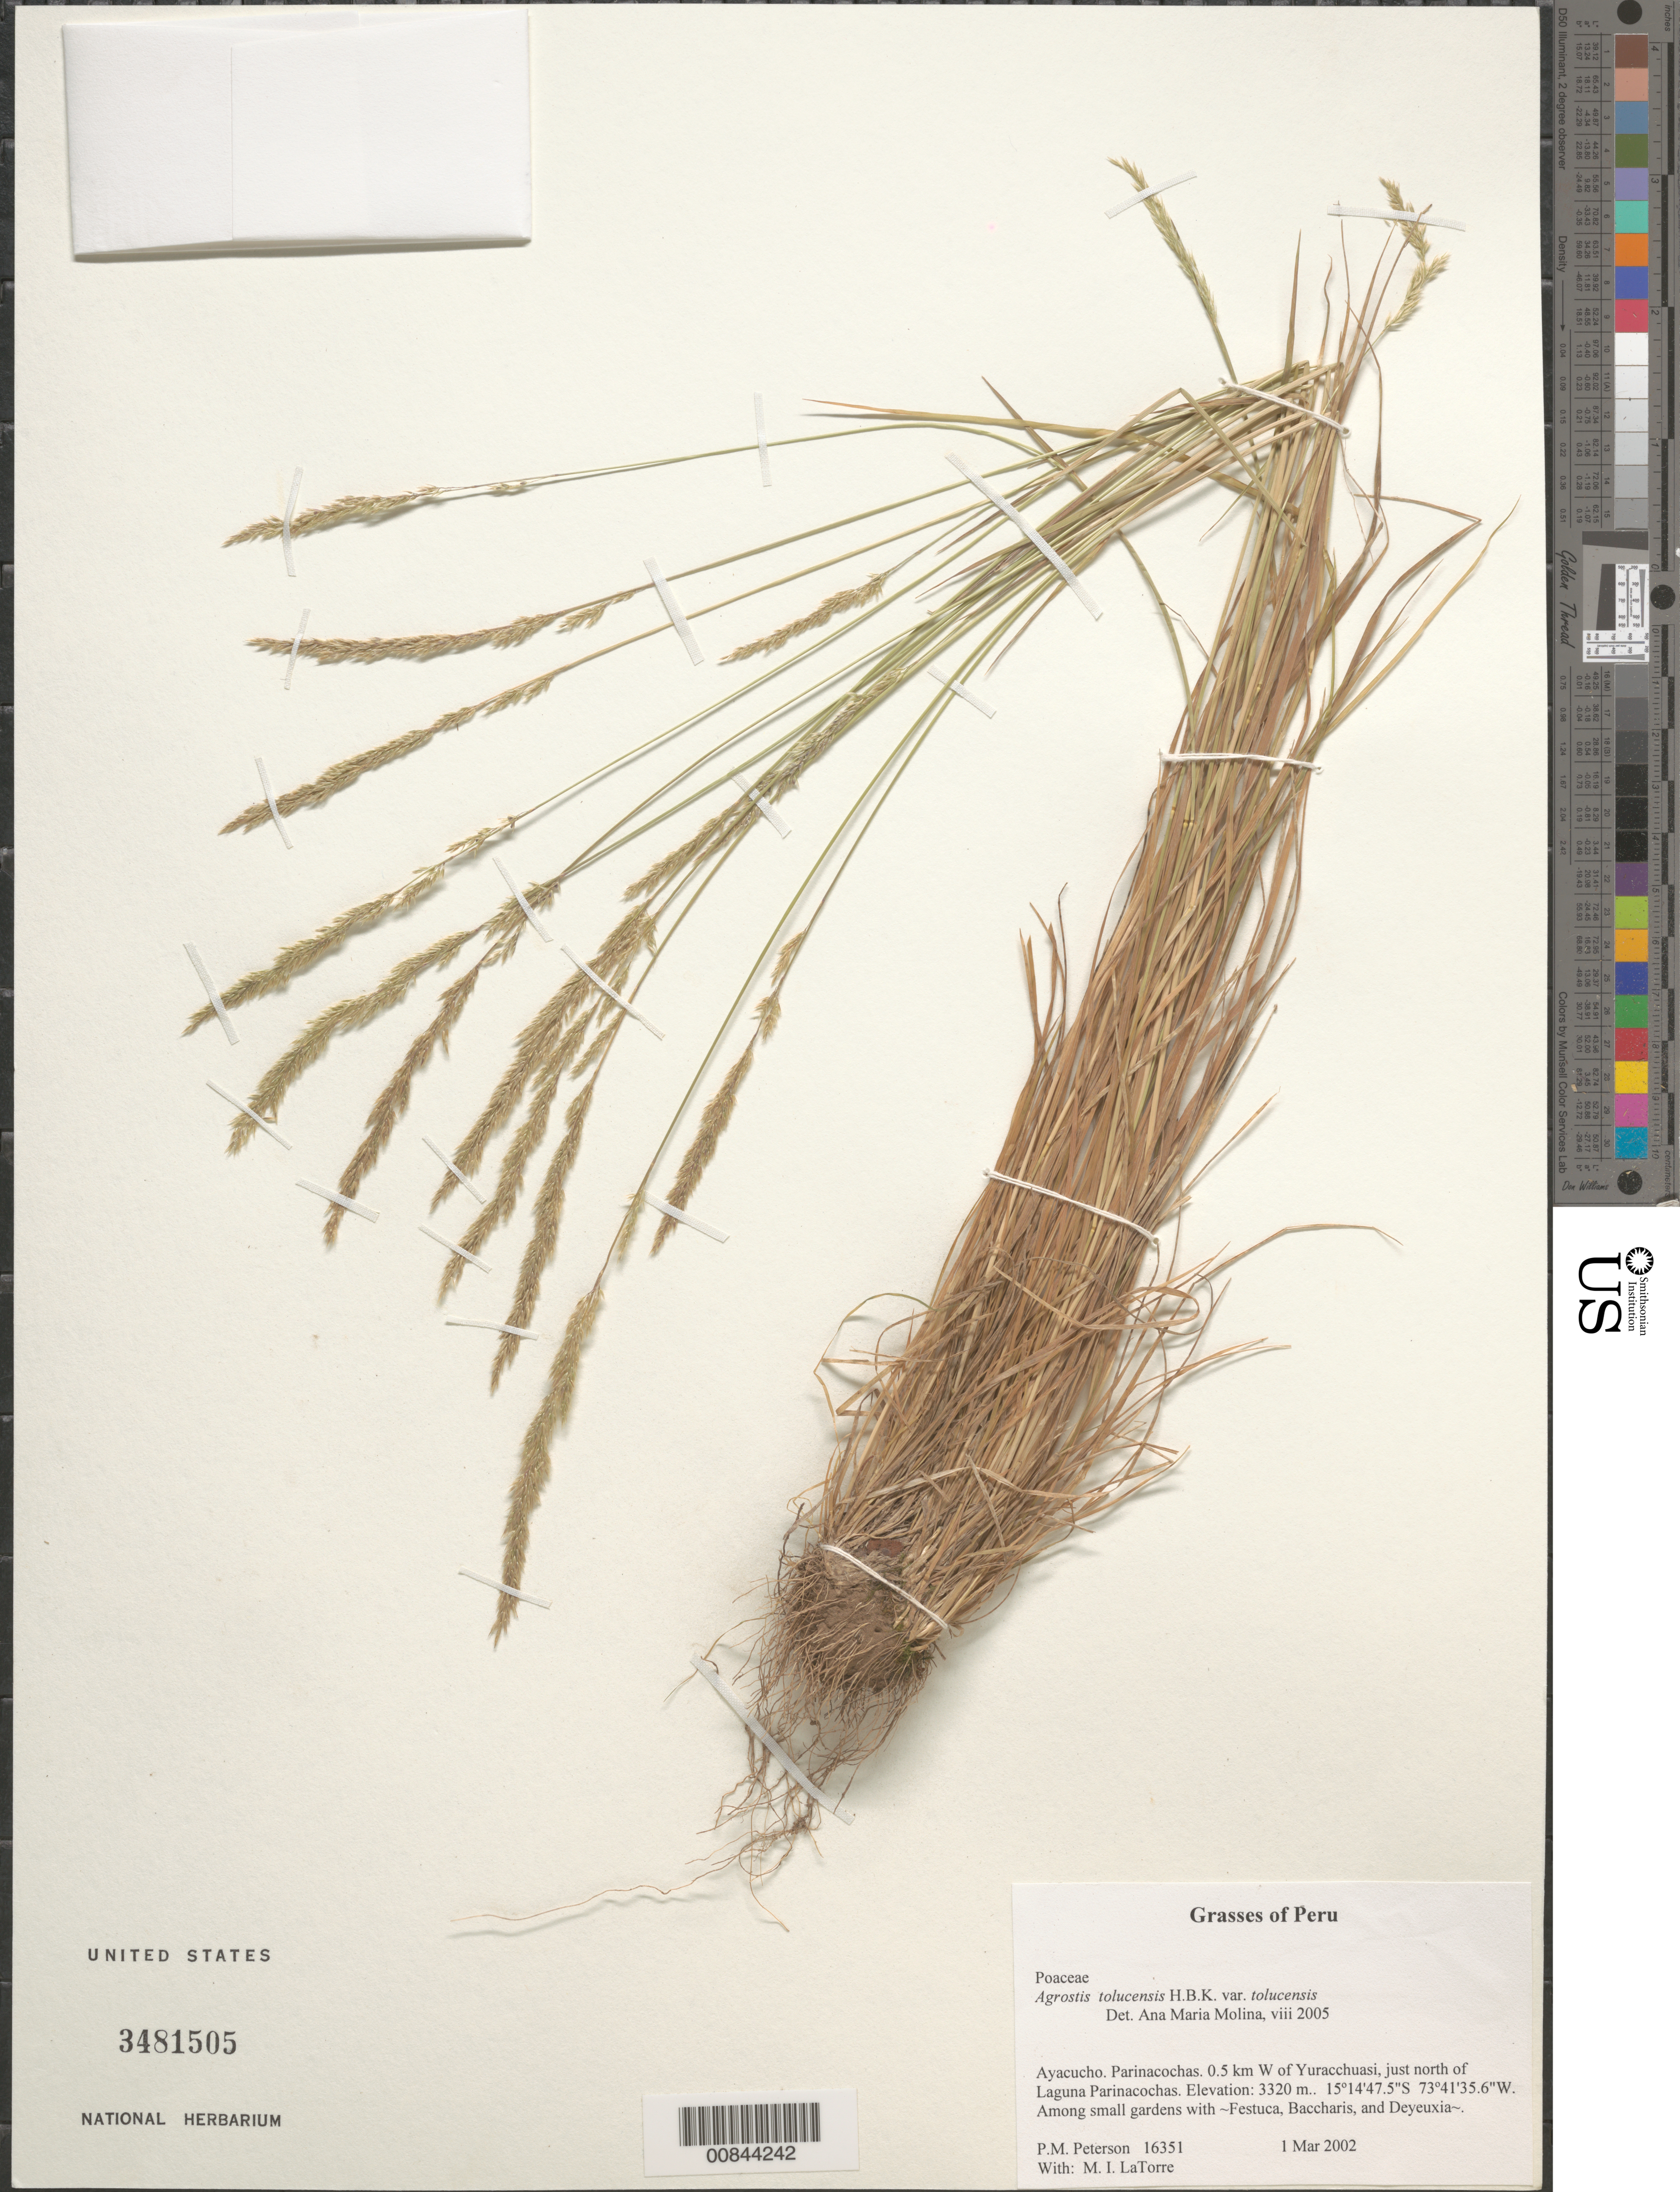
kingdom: Plantae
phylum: Tracheophyta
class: Liliopsida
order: Poales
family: Poaceae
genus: Agrostis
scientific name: Agrostis tolucensis var. tolucensis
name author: Kunth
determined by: Molina, Ana M. de R.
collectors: P. M. Peterson, M. I. La Torre, A. Ramírez & D. Susanibar Cruz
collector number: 16351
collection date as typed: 01 Mar 2002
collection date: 2002-03-01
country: Peru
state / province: Ayacucho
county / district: Parinacochas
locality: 0.5 km W of Yuracchuasi, just north of Laguna Parinacochas.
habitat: Among small gardens with ~Festuca, Baccharis, and Deyeuxia~.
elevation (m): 3320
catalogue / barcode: US 3481505